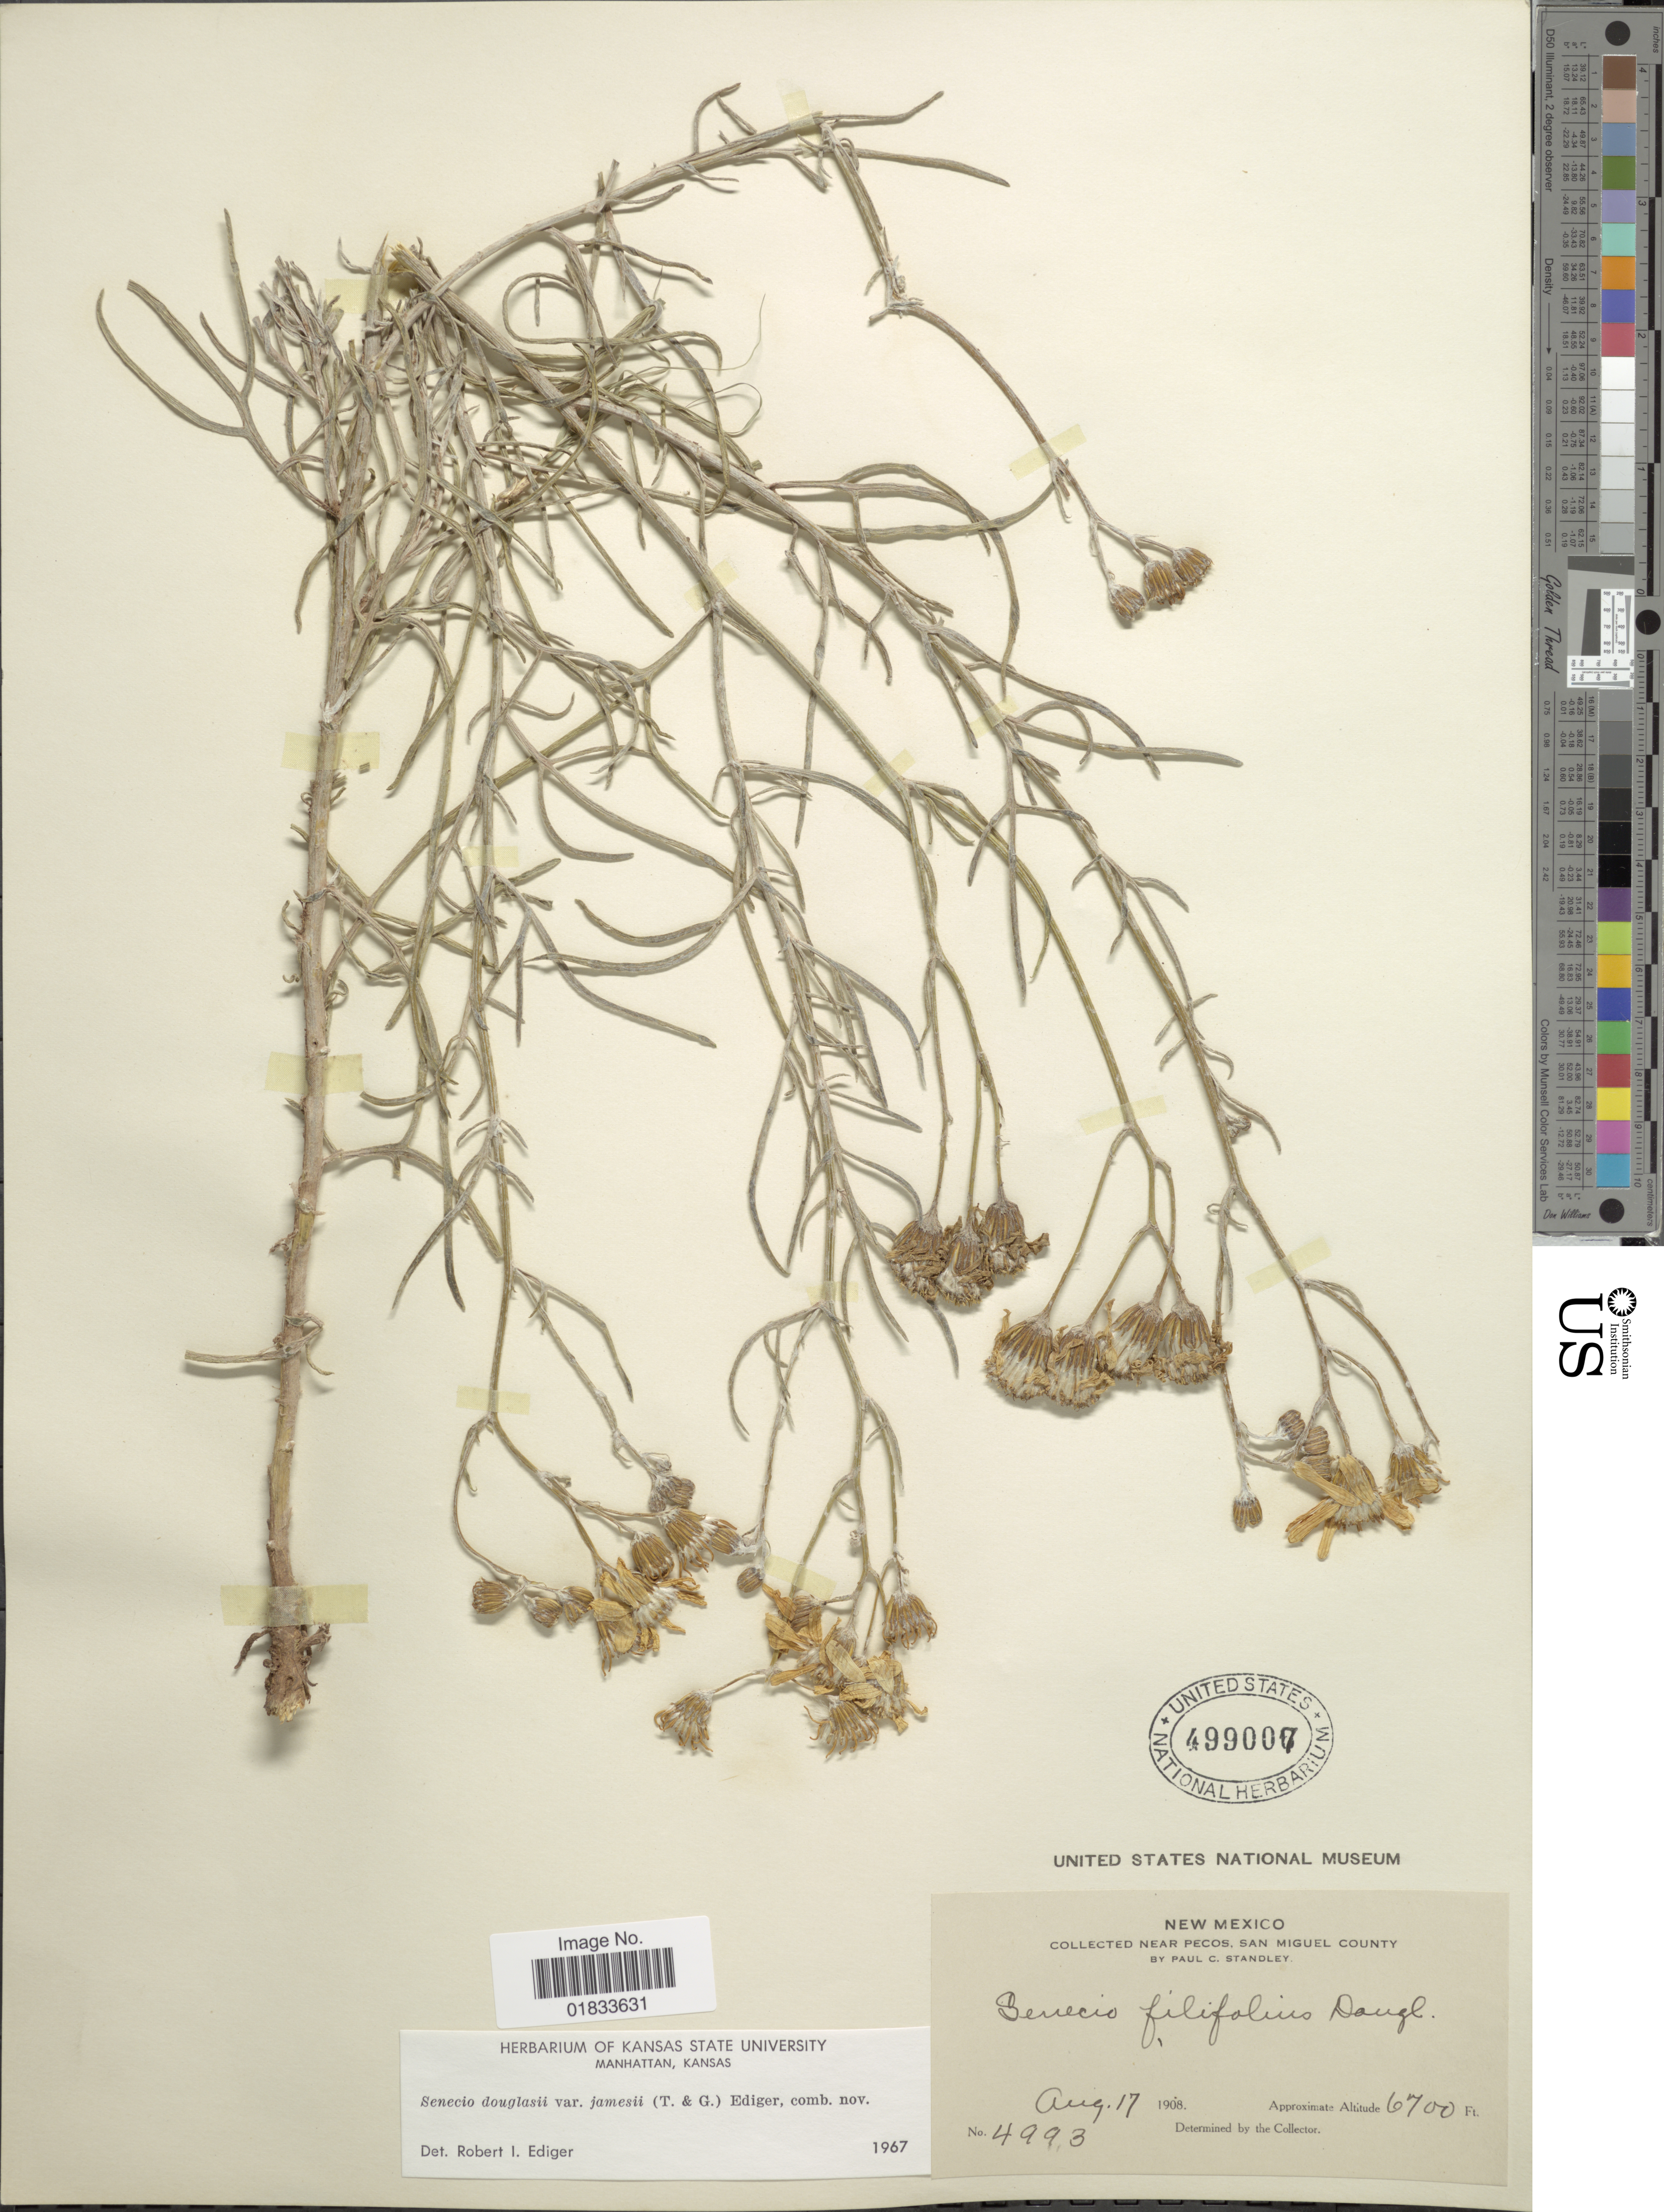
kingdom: Plantae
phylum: Tracheophyta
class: Magnoliopsida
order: Asterales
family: Asteraceae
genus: Senecio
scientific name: Senecio flaccidus var. flaccidus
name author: Less.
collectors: P. C. Standley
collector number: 4993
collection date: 1908-08-17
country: United States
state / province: New Mexico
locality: Near Pecos, San Miguel County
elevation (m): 2042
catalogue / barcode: US 499007